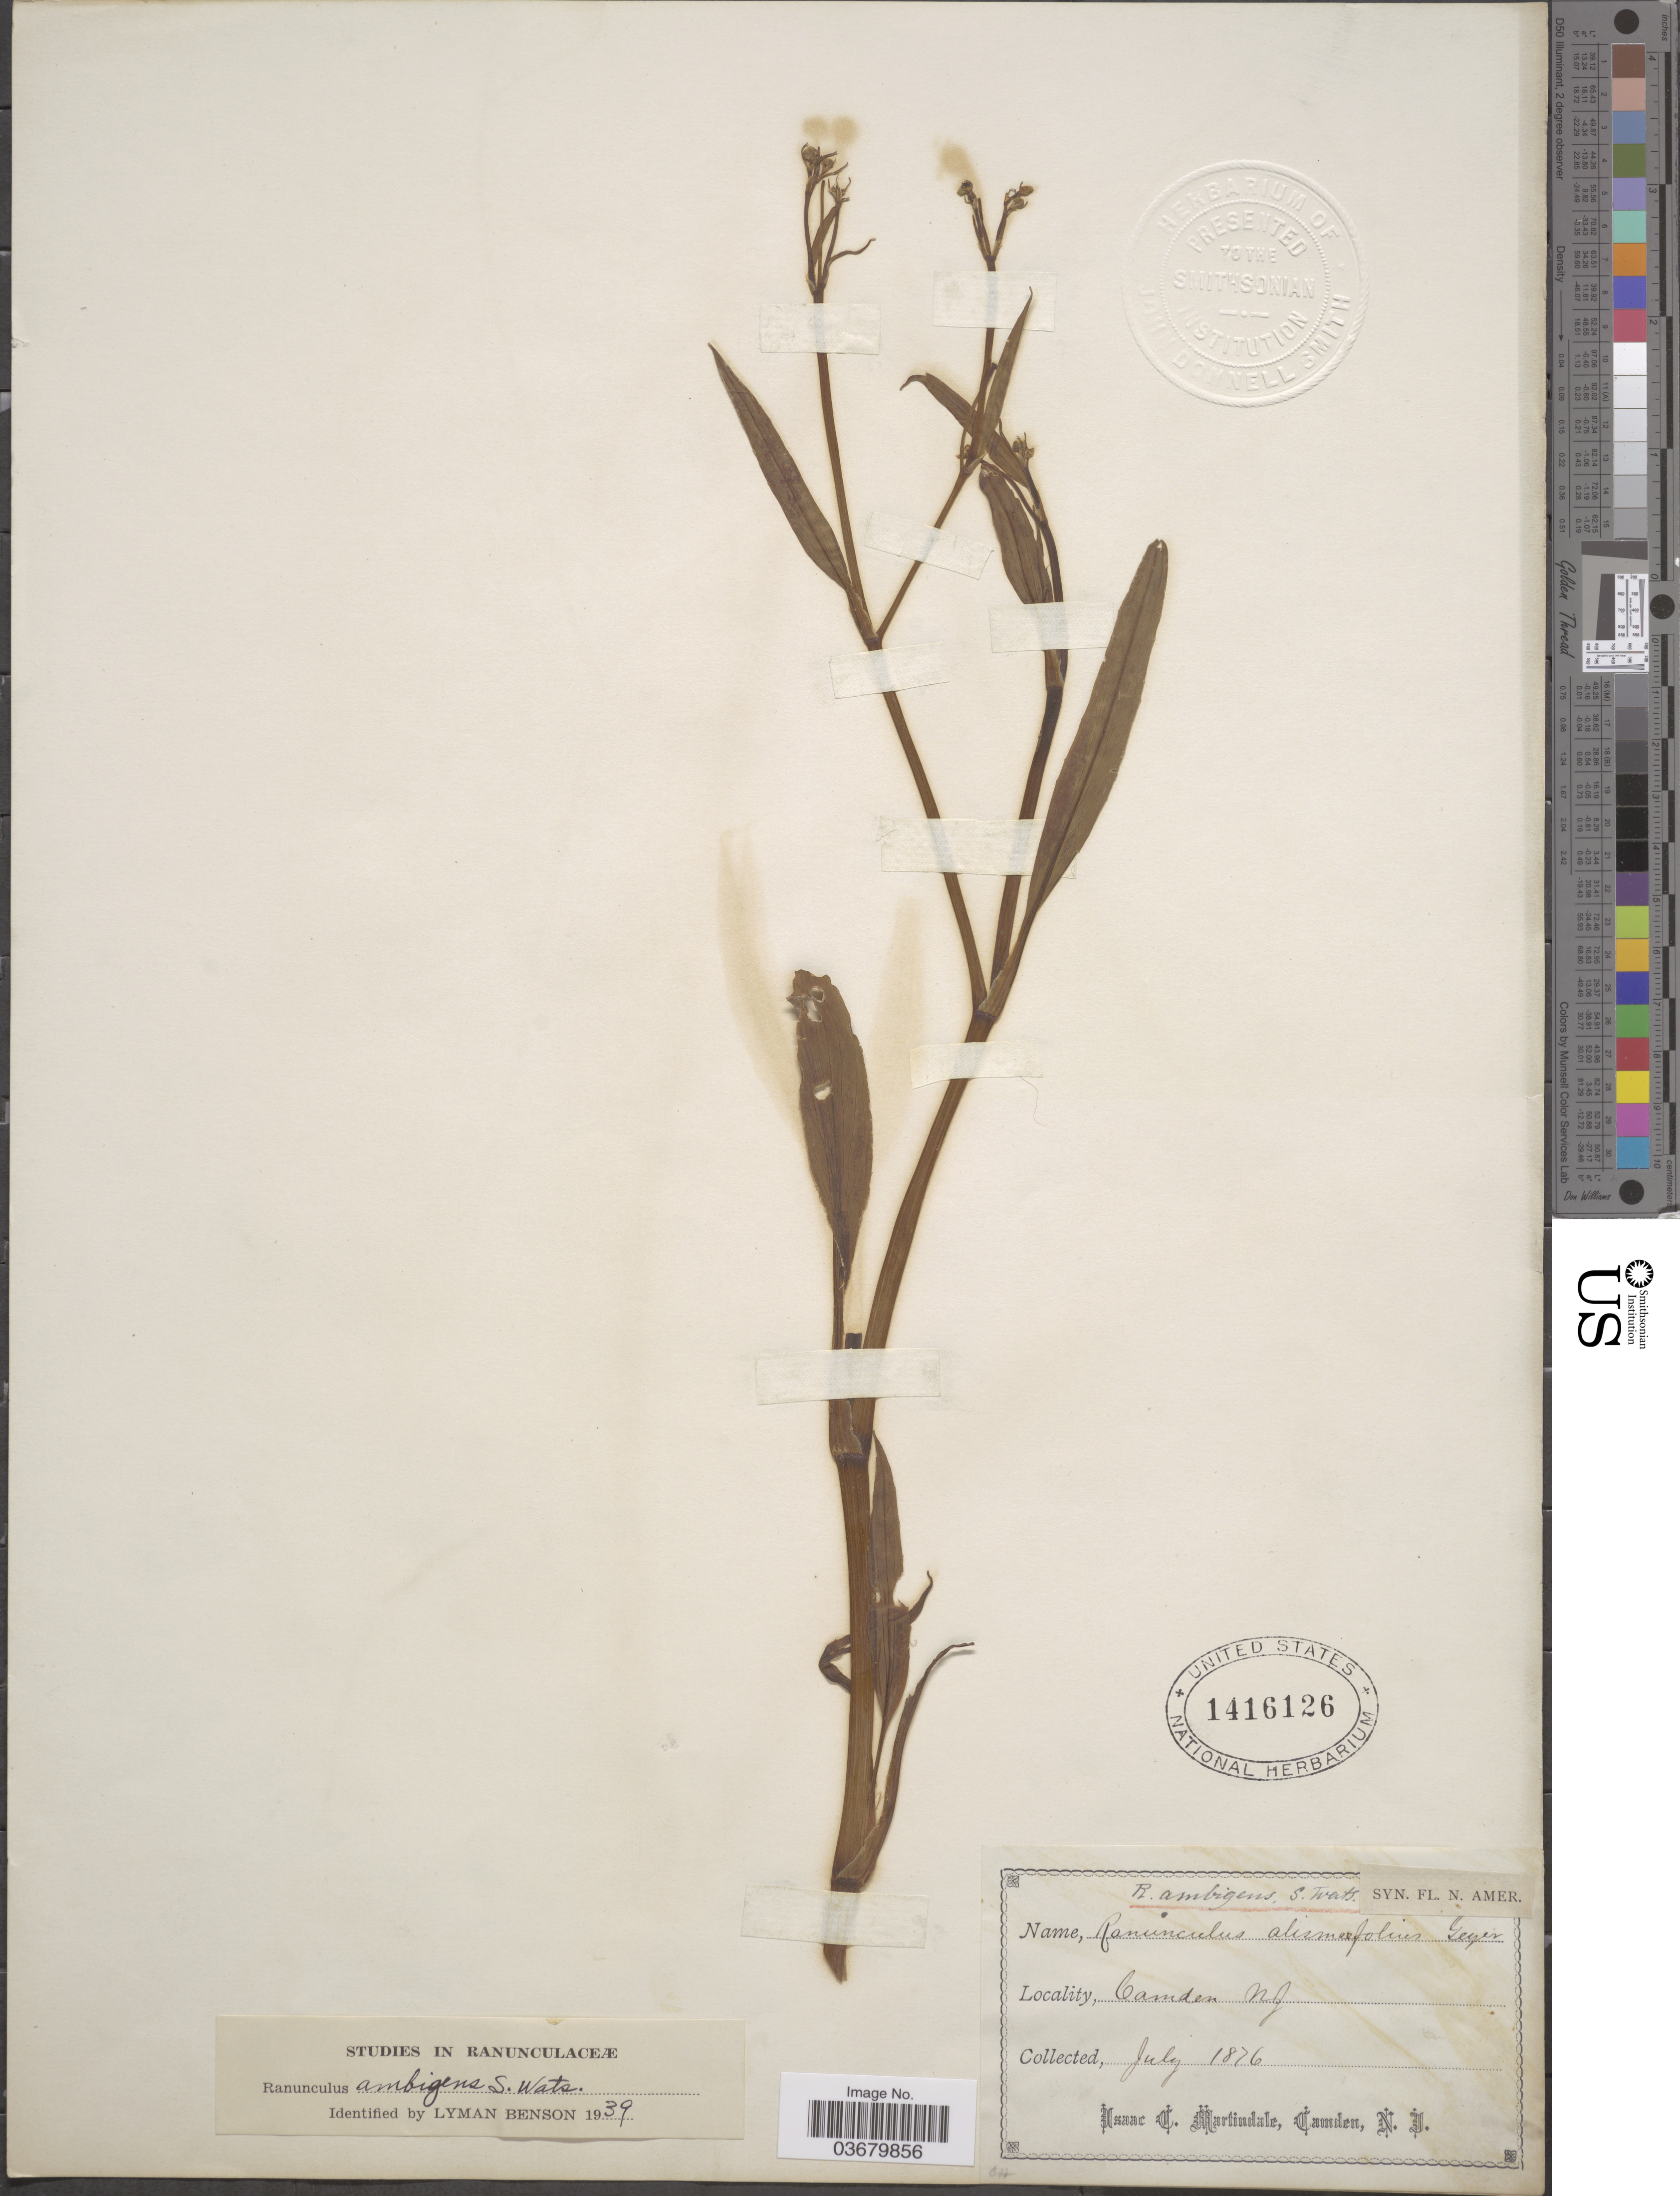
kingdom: Plantae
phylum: Tracheophyta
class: Magnoliopsida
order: Ranunculales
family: Ranunculaceae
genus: Ranunculus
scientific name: Ranunculus ambigens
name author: S. Watson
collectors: I. C. Martindale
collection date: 1876-07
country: United States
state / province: New Jersey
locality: Camden.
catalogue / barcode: US 1416126